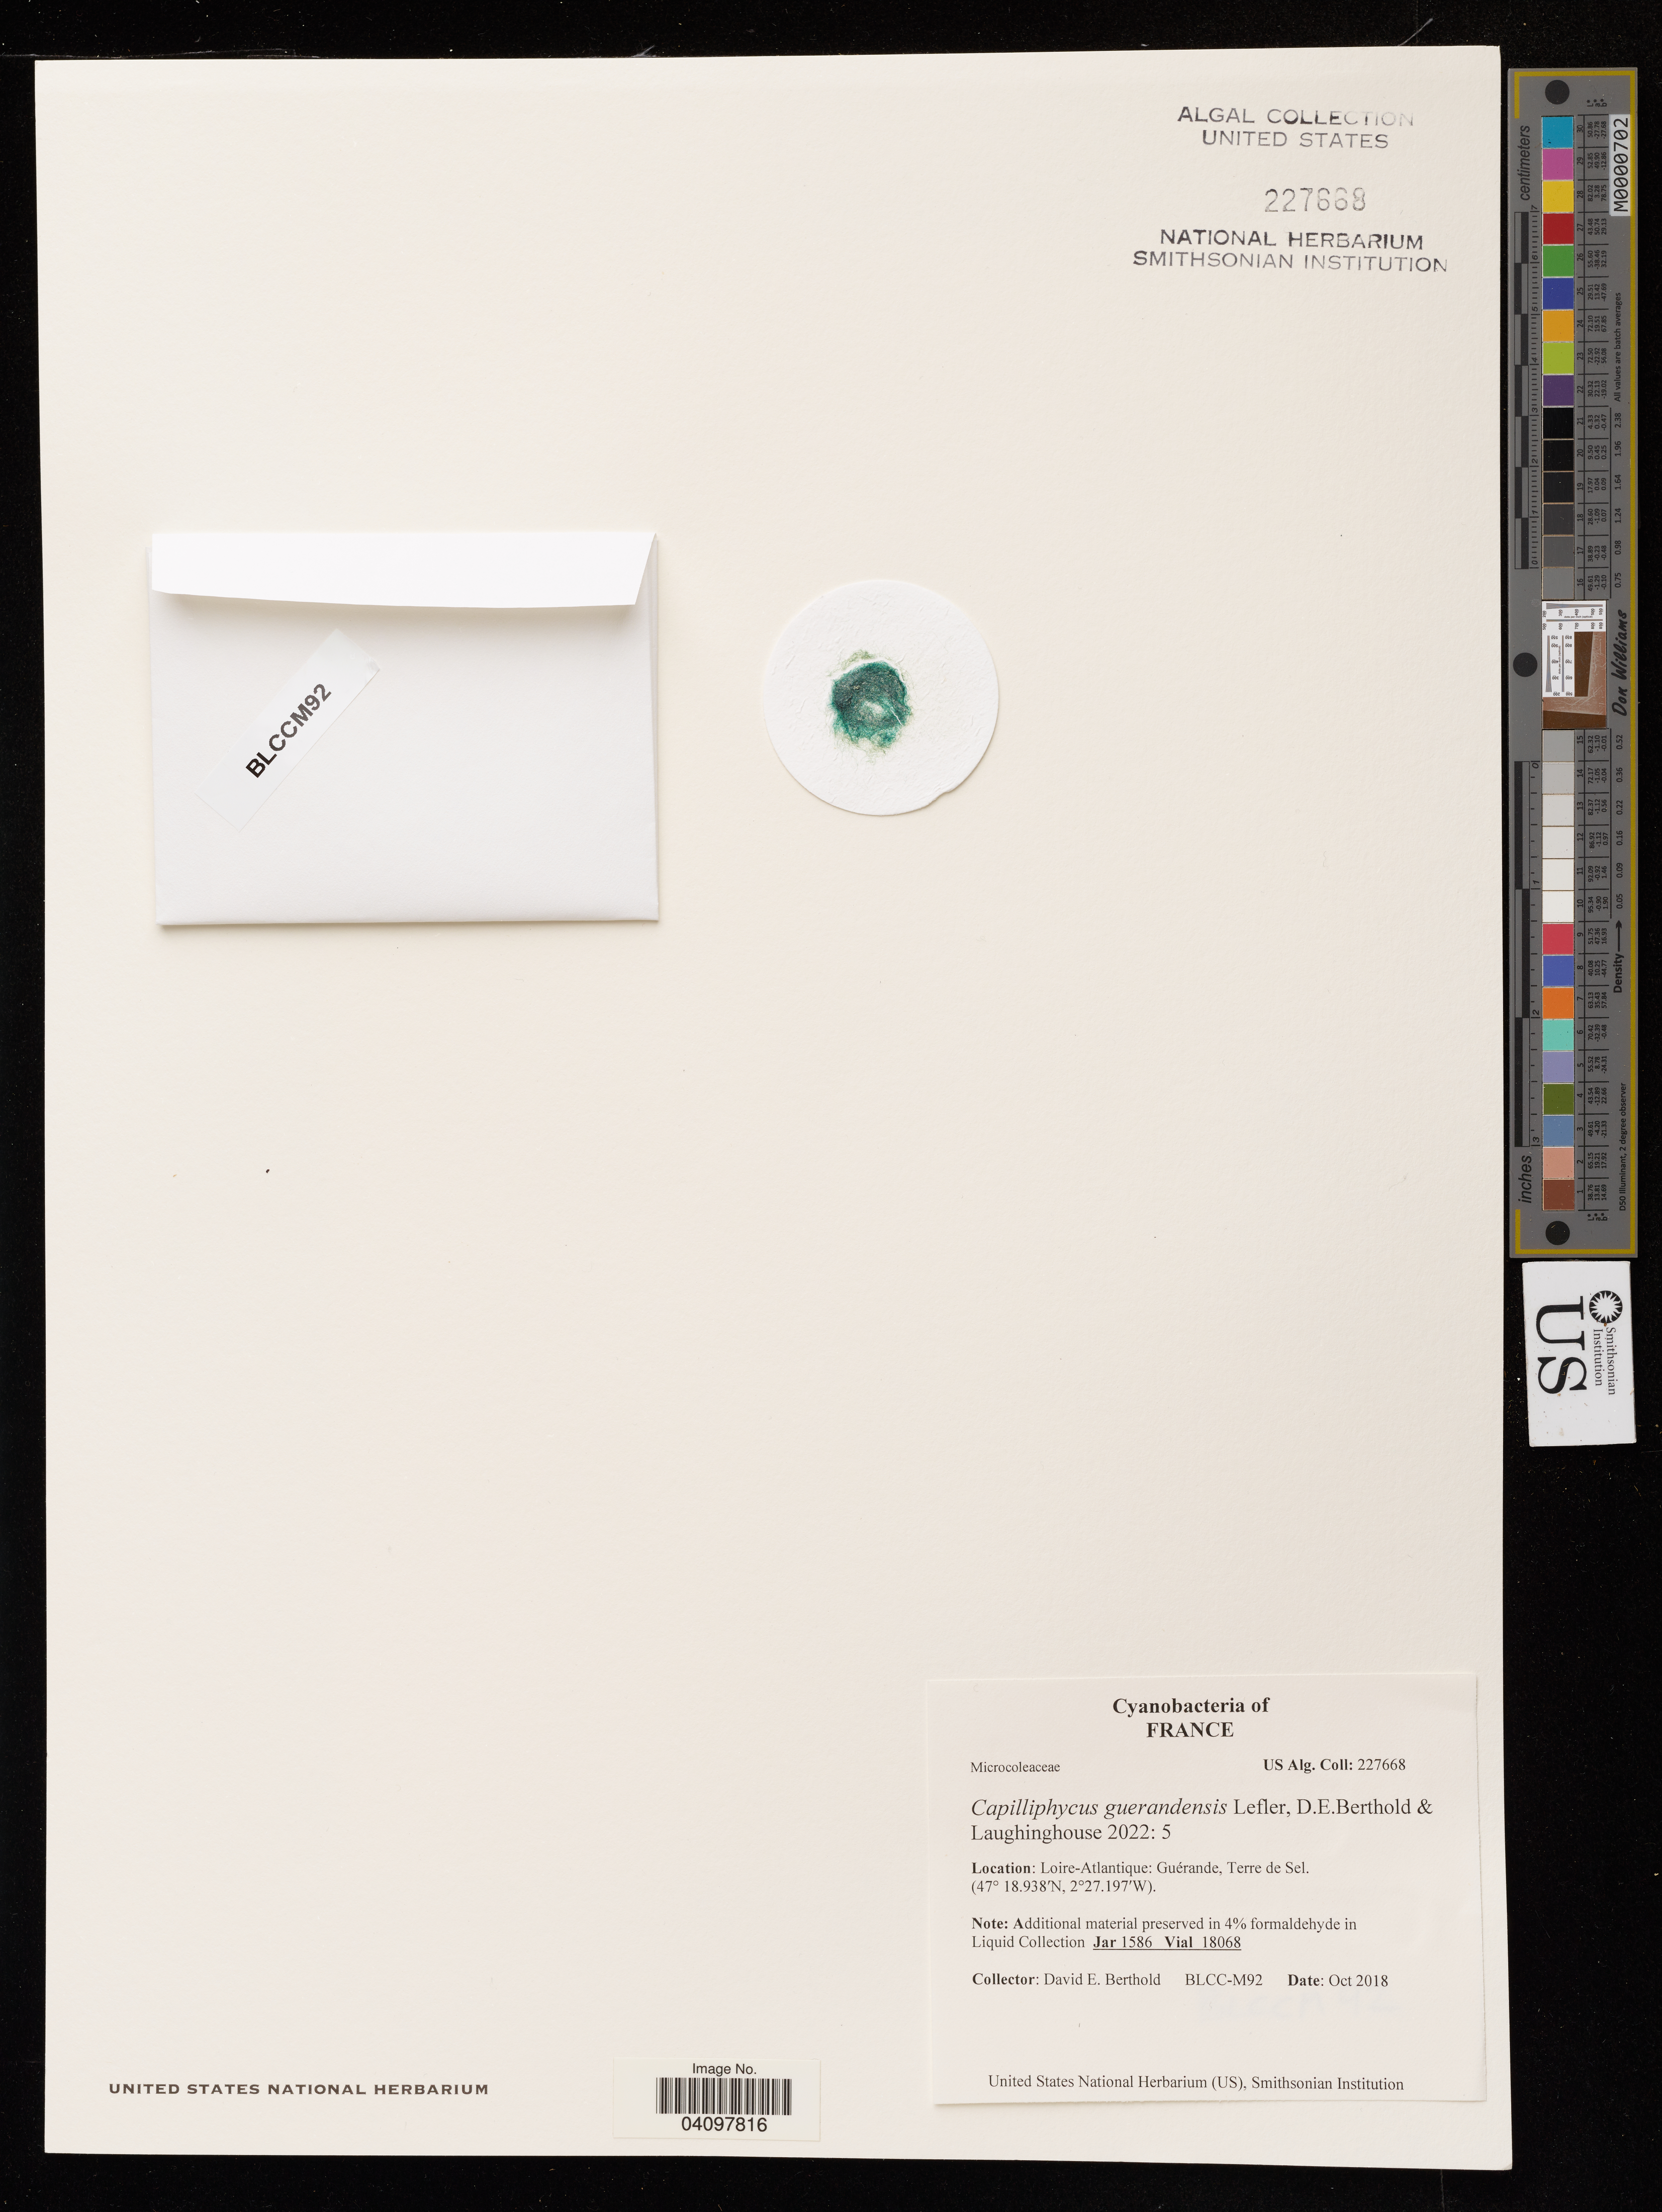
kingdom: Bacteria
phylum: Cyanobacteria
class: Cyanobacteriia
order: Cyanobacteriales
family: Microcoleaceae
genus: Capilliphycus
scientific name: Capilliphycus guerandensis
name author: Lefler et al.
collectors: D. Berthold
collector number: BLCC-M92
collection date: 2018-10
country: France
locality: Loire-Atlantique: Guérande, Terre de Sel.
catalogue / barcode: US 227668